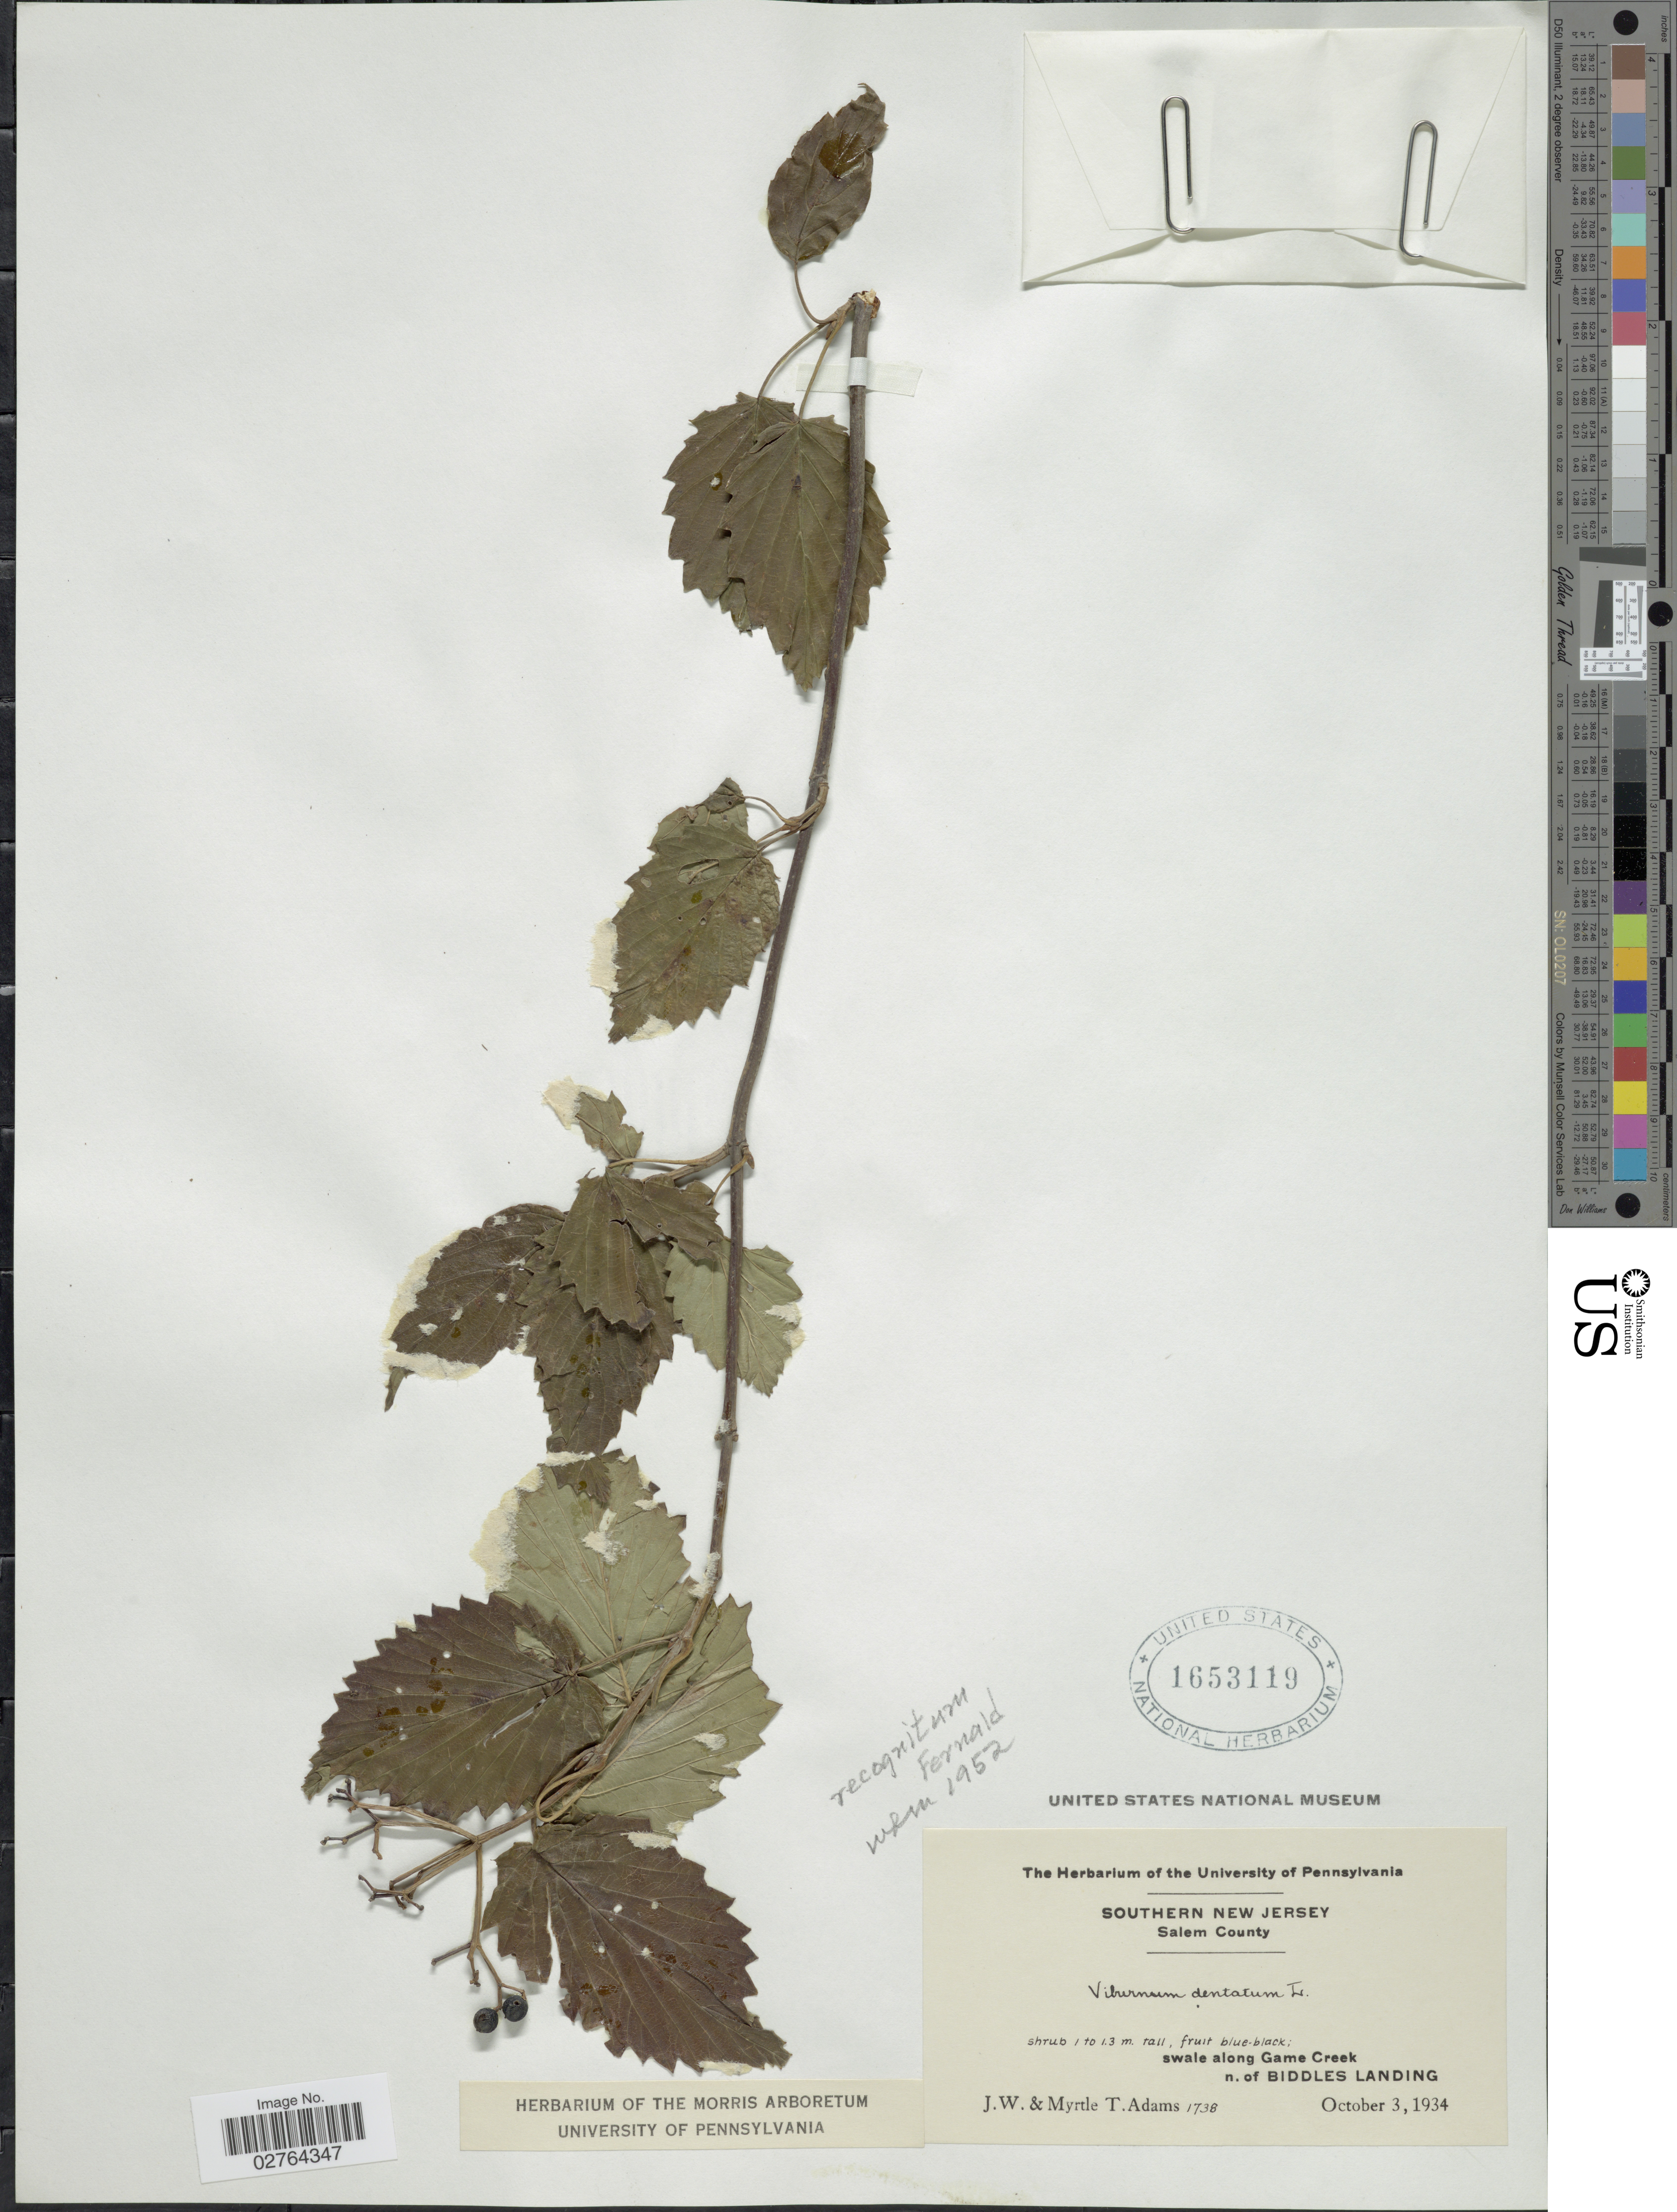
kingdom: Plantae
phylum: Tracheophyta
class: Magnoliopsida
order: Dipsacales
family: Viburnaceae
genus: Viburnum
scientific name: Viburnum recognitum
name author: Fernald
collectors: J. Adams & M. T. Adams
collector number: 1738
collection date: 1934-10-03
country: United States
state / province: New Jersey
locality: Southern New Jersey. Salem County. swale along Game Creek n. of Biddles Landing.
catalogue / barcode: US 1653119